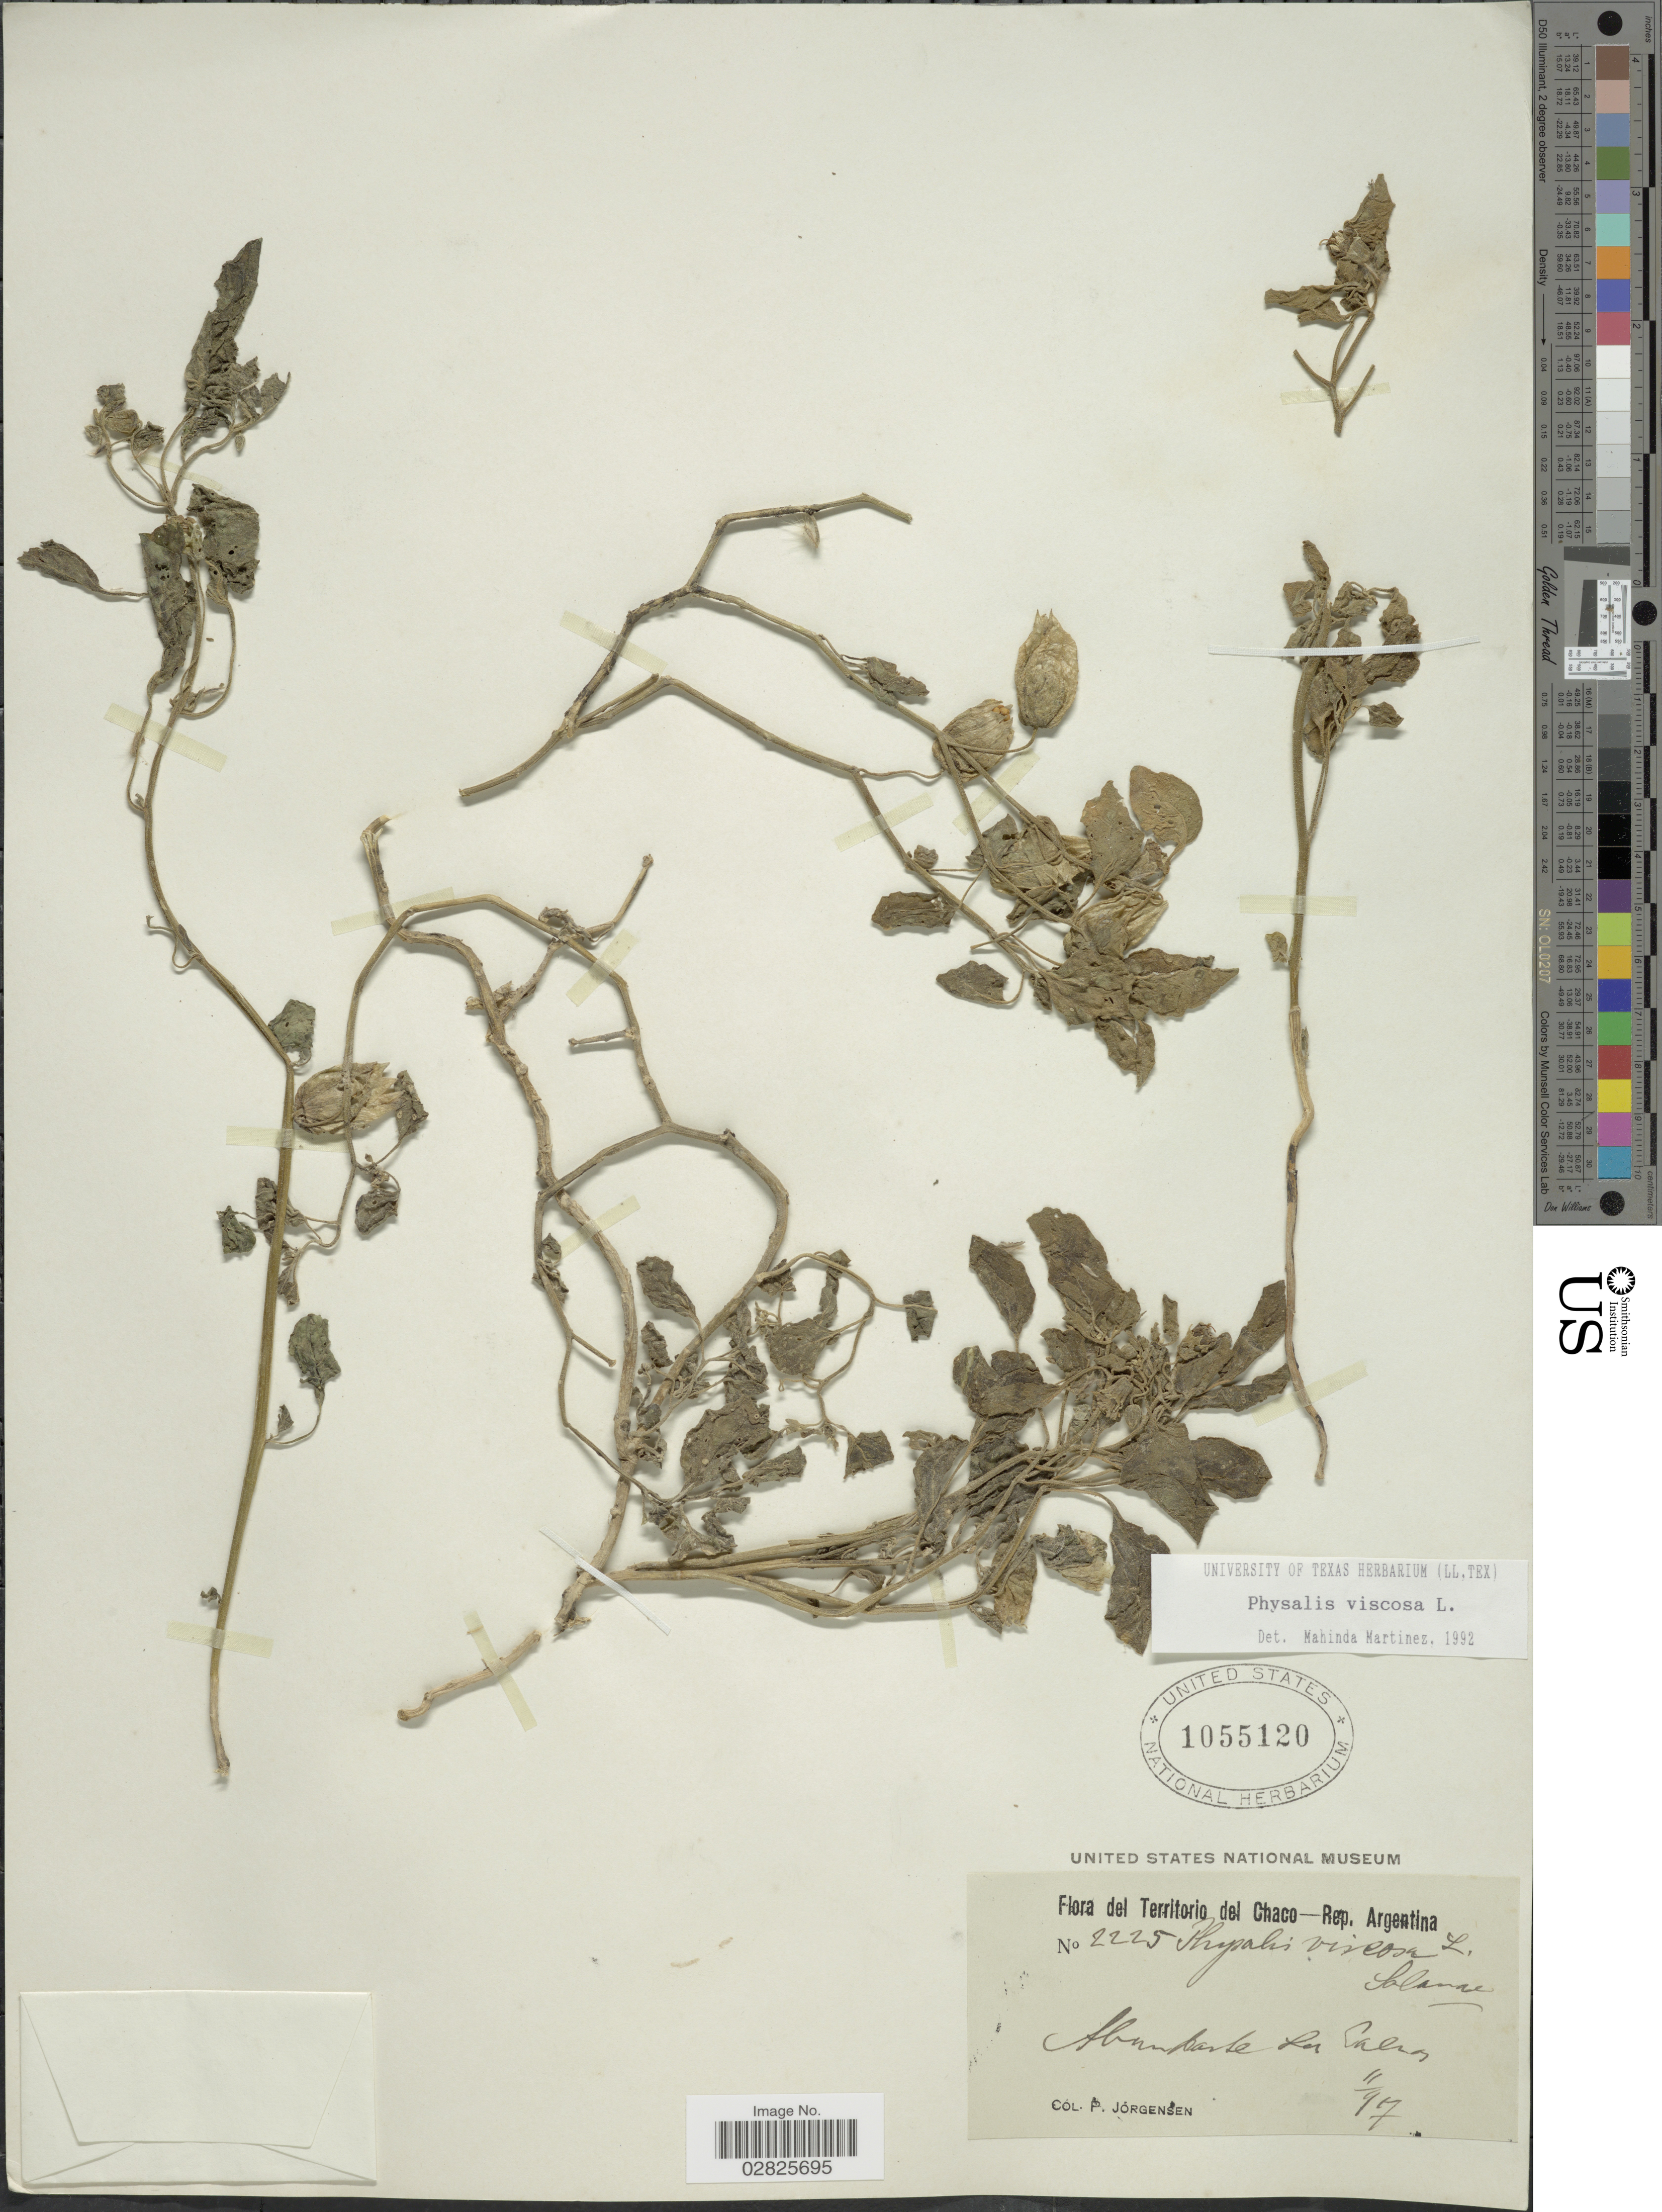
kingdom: Plantae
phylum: Tracheophyta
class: Magnoliopsida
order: Solanales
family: Solanaceae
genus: Physalis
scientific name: Physalis viscosa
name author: L.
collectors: P. Jörgensen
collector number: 2225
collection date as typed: Transcribed d/m/y: /11/97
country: Argentina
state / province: Chaco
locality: Territorio del Chaco. Abundante Las Palmas.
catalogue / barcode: US 1055120